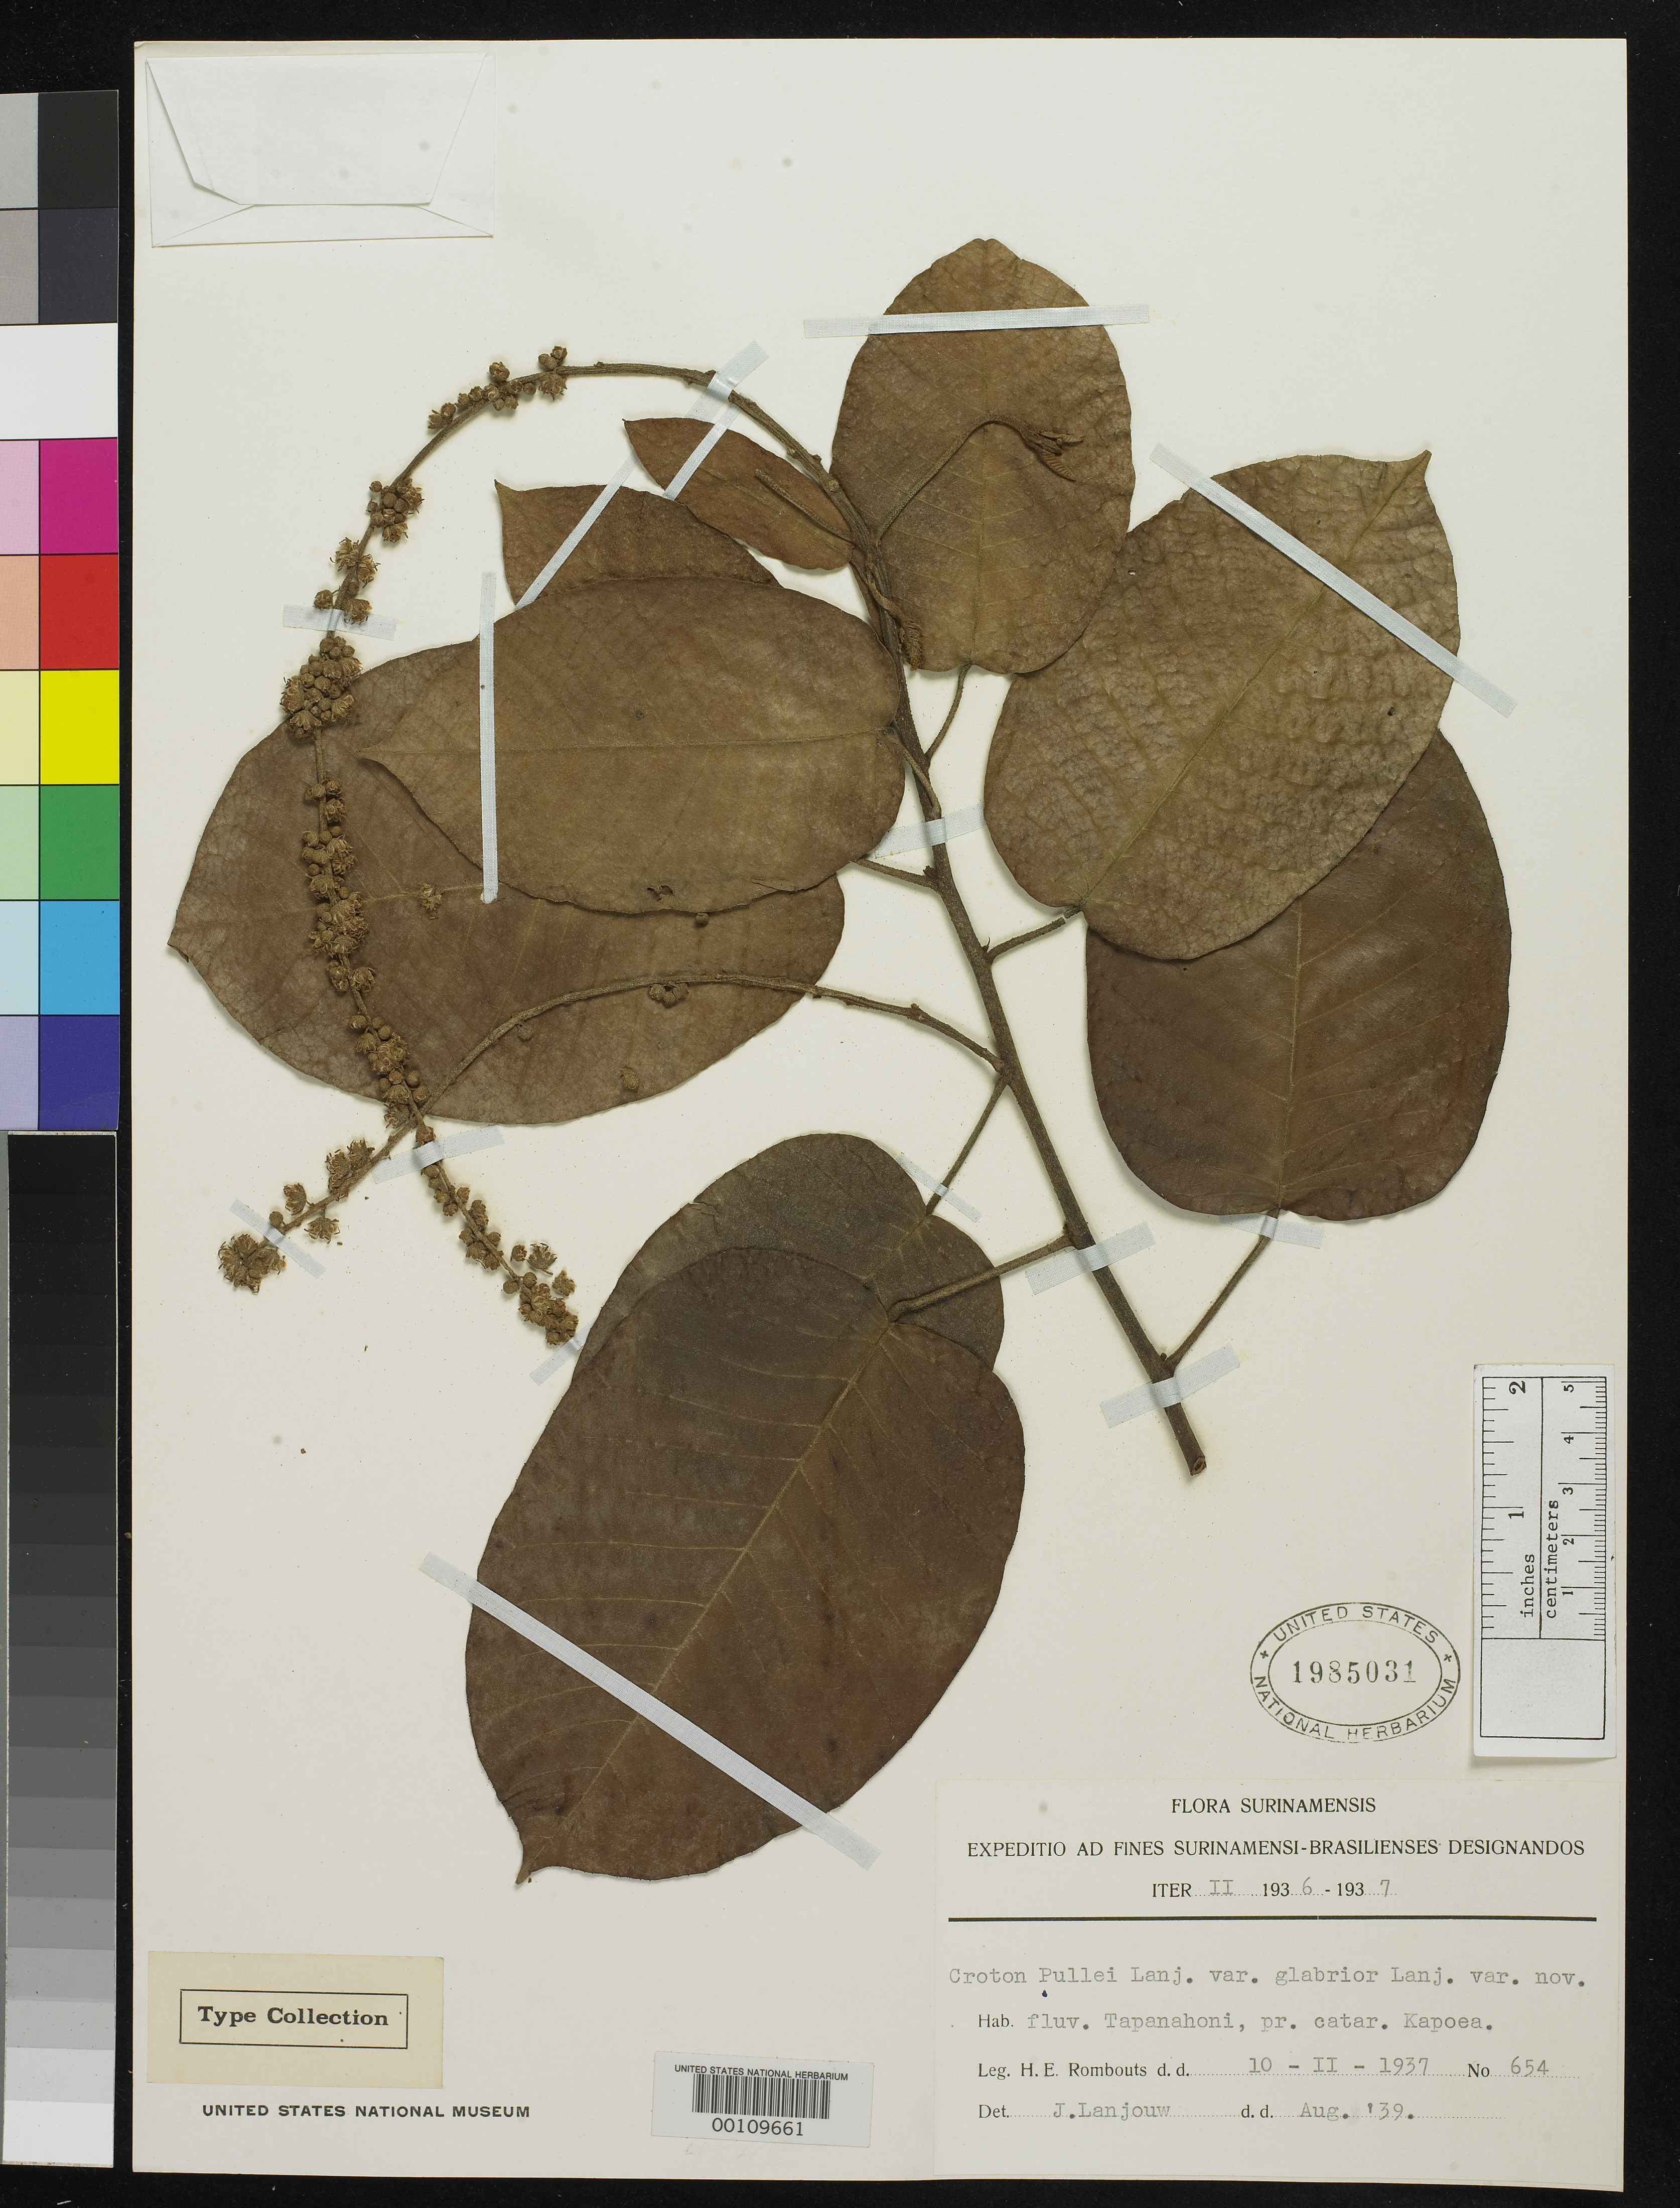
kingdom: Plantae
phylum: Tracheophyta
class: Magnoliopsida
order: Malpighiales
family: Euphorbiaceae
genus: Croton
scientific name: Croton pullei var. glabrior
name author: Lanj.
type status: Isotype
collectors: H. Rombouts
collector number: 654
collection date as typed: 10 Feb 1937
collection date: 1937-02-10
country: Suriname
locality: Fluv. Tapanahoni, Pr. Catar. kapoea.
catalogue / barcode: US 1985031